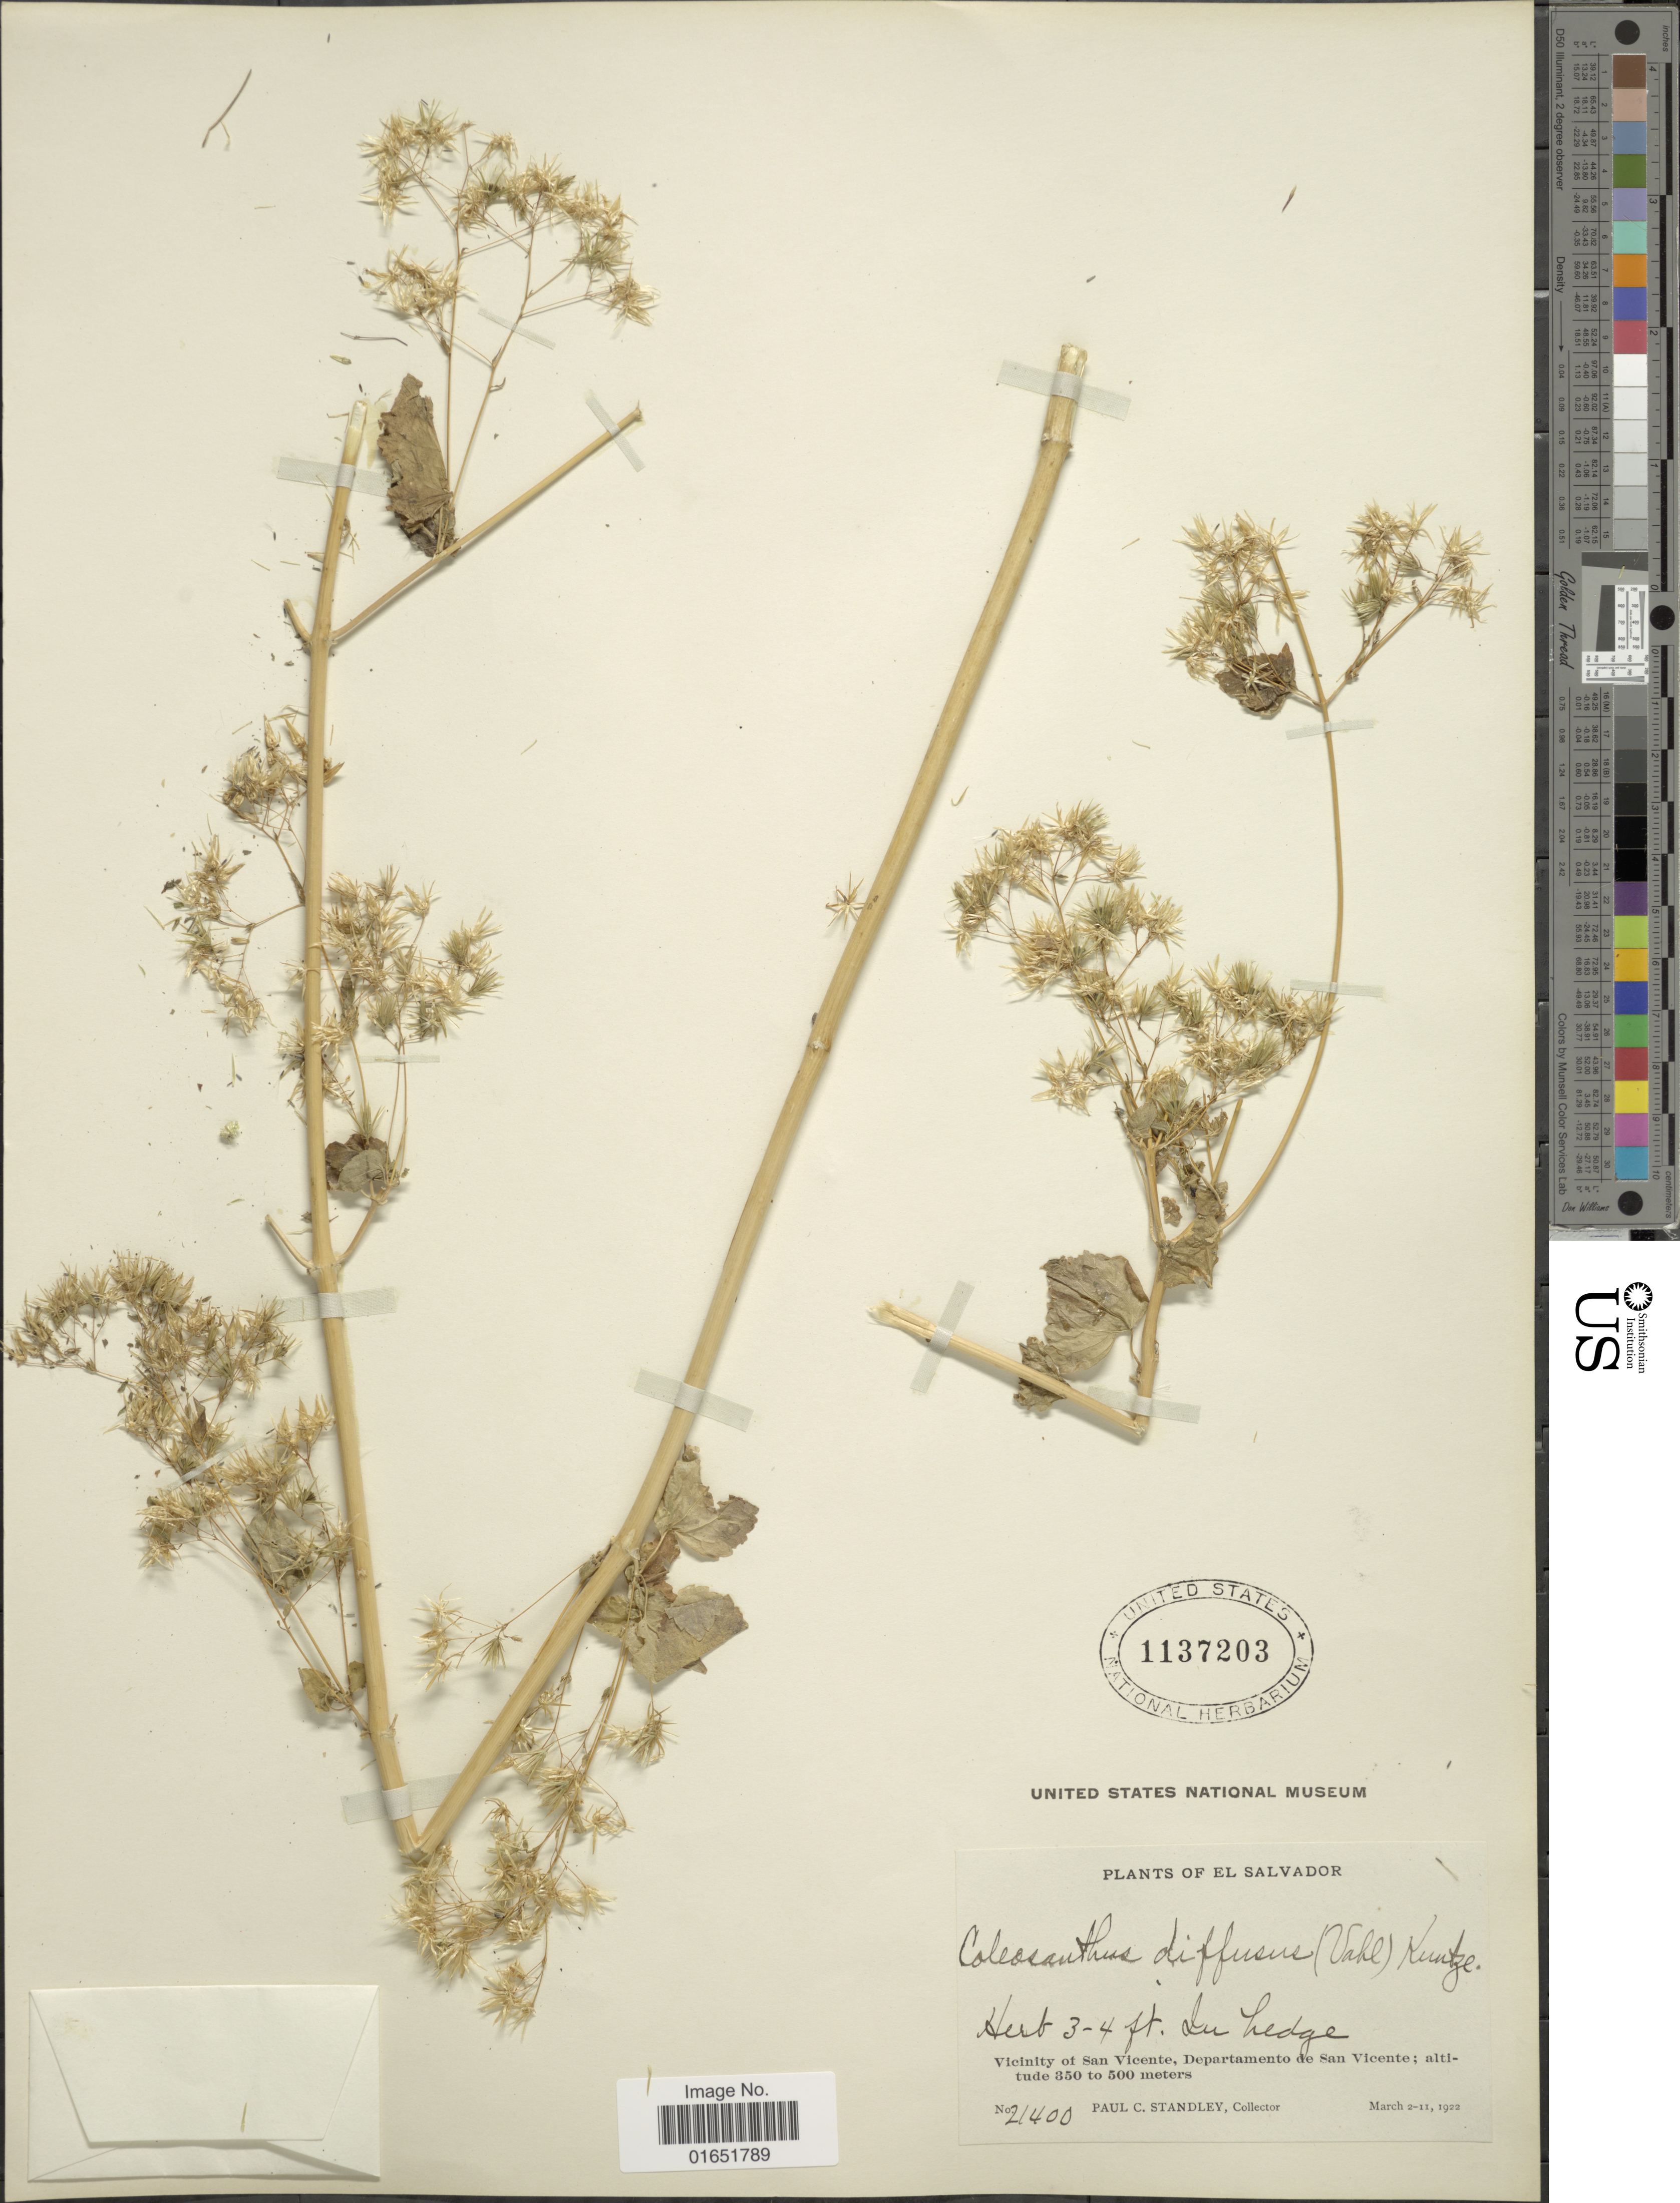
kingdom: Plantae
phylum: Tracheophyta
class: Magnoliopsida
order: Asterales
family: Asteraceae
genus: Brickellia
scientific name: Brickellia diffusa M.E. Jones, nom illeg.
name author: M.E. Jones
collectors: P. C. Standley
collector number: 21400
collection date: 1922-03-02/1922-03-11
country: El Salvador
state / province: San Vincente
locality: In hedge, Vicinity of San Vicnte, Departamento de San Vicente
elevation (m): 350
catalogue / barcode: US 1137203